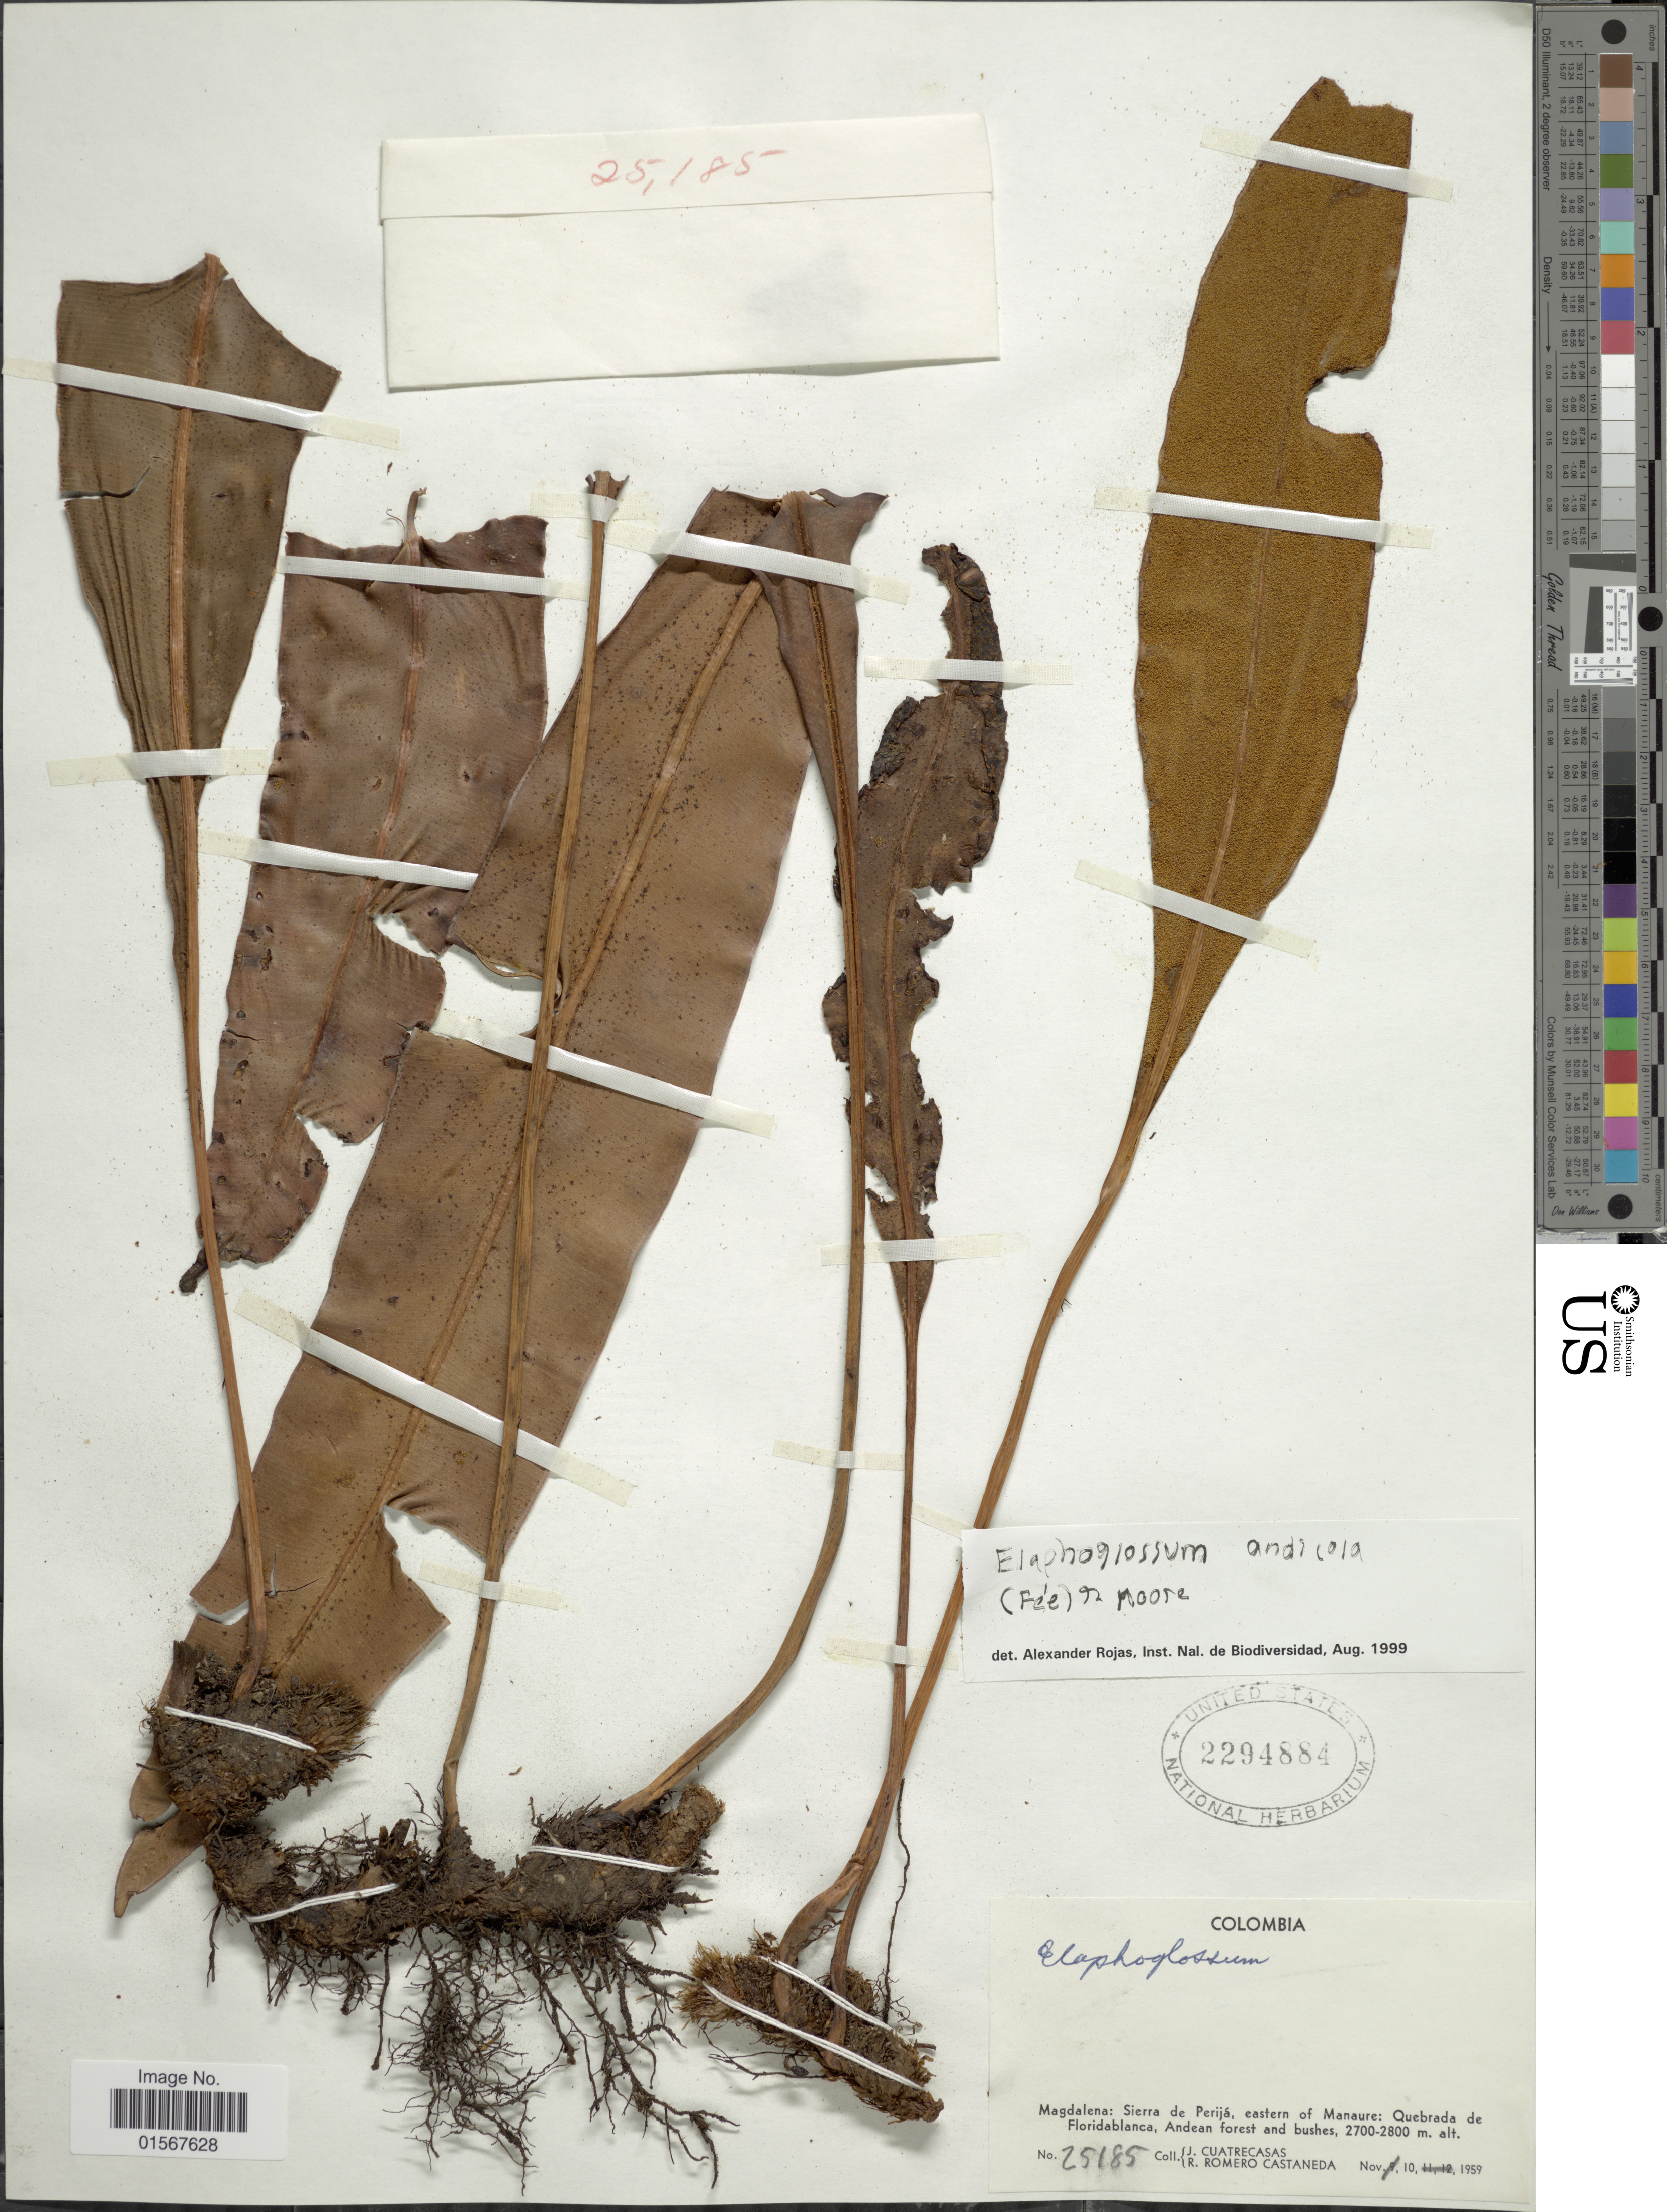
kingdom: Plantae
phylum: Tracheophyta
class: Polypodiopsida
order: Polypodiales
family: Dryopteridaceae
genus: Elaphoglossum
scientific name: Elaphoglossum sporadolepis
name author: (Kunze ex Kuhn) T. Moore ex C. Chr.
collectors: J. Cuatrecasas & R. Romero Castañeda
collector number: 25185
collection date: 1959-11-10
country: Colombia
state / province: Magdalena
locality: Magdalena: Sierra de Perija, eastern of Manaure: quebrada de Floridablanca, Andean Forest and bushes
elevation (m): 2700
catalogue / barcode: US 2294884